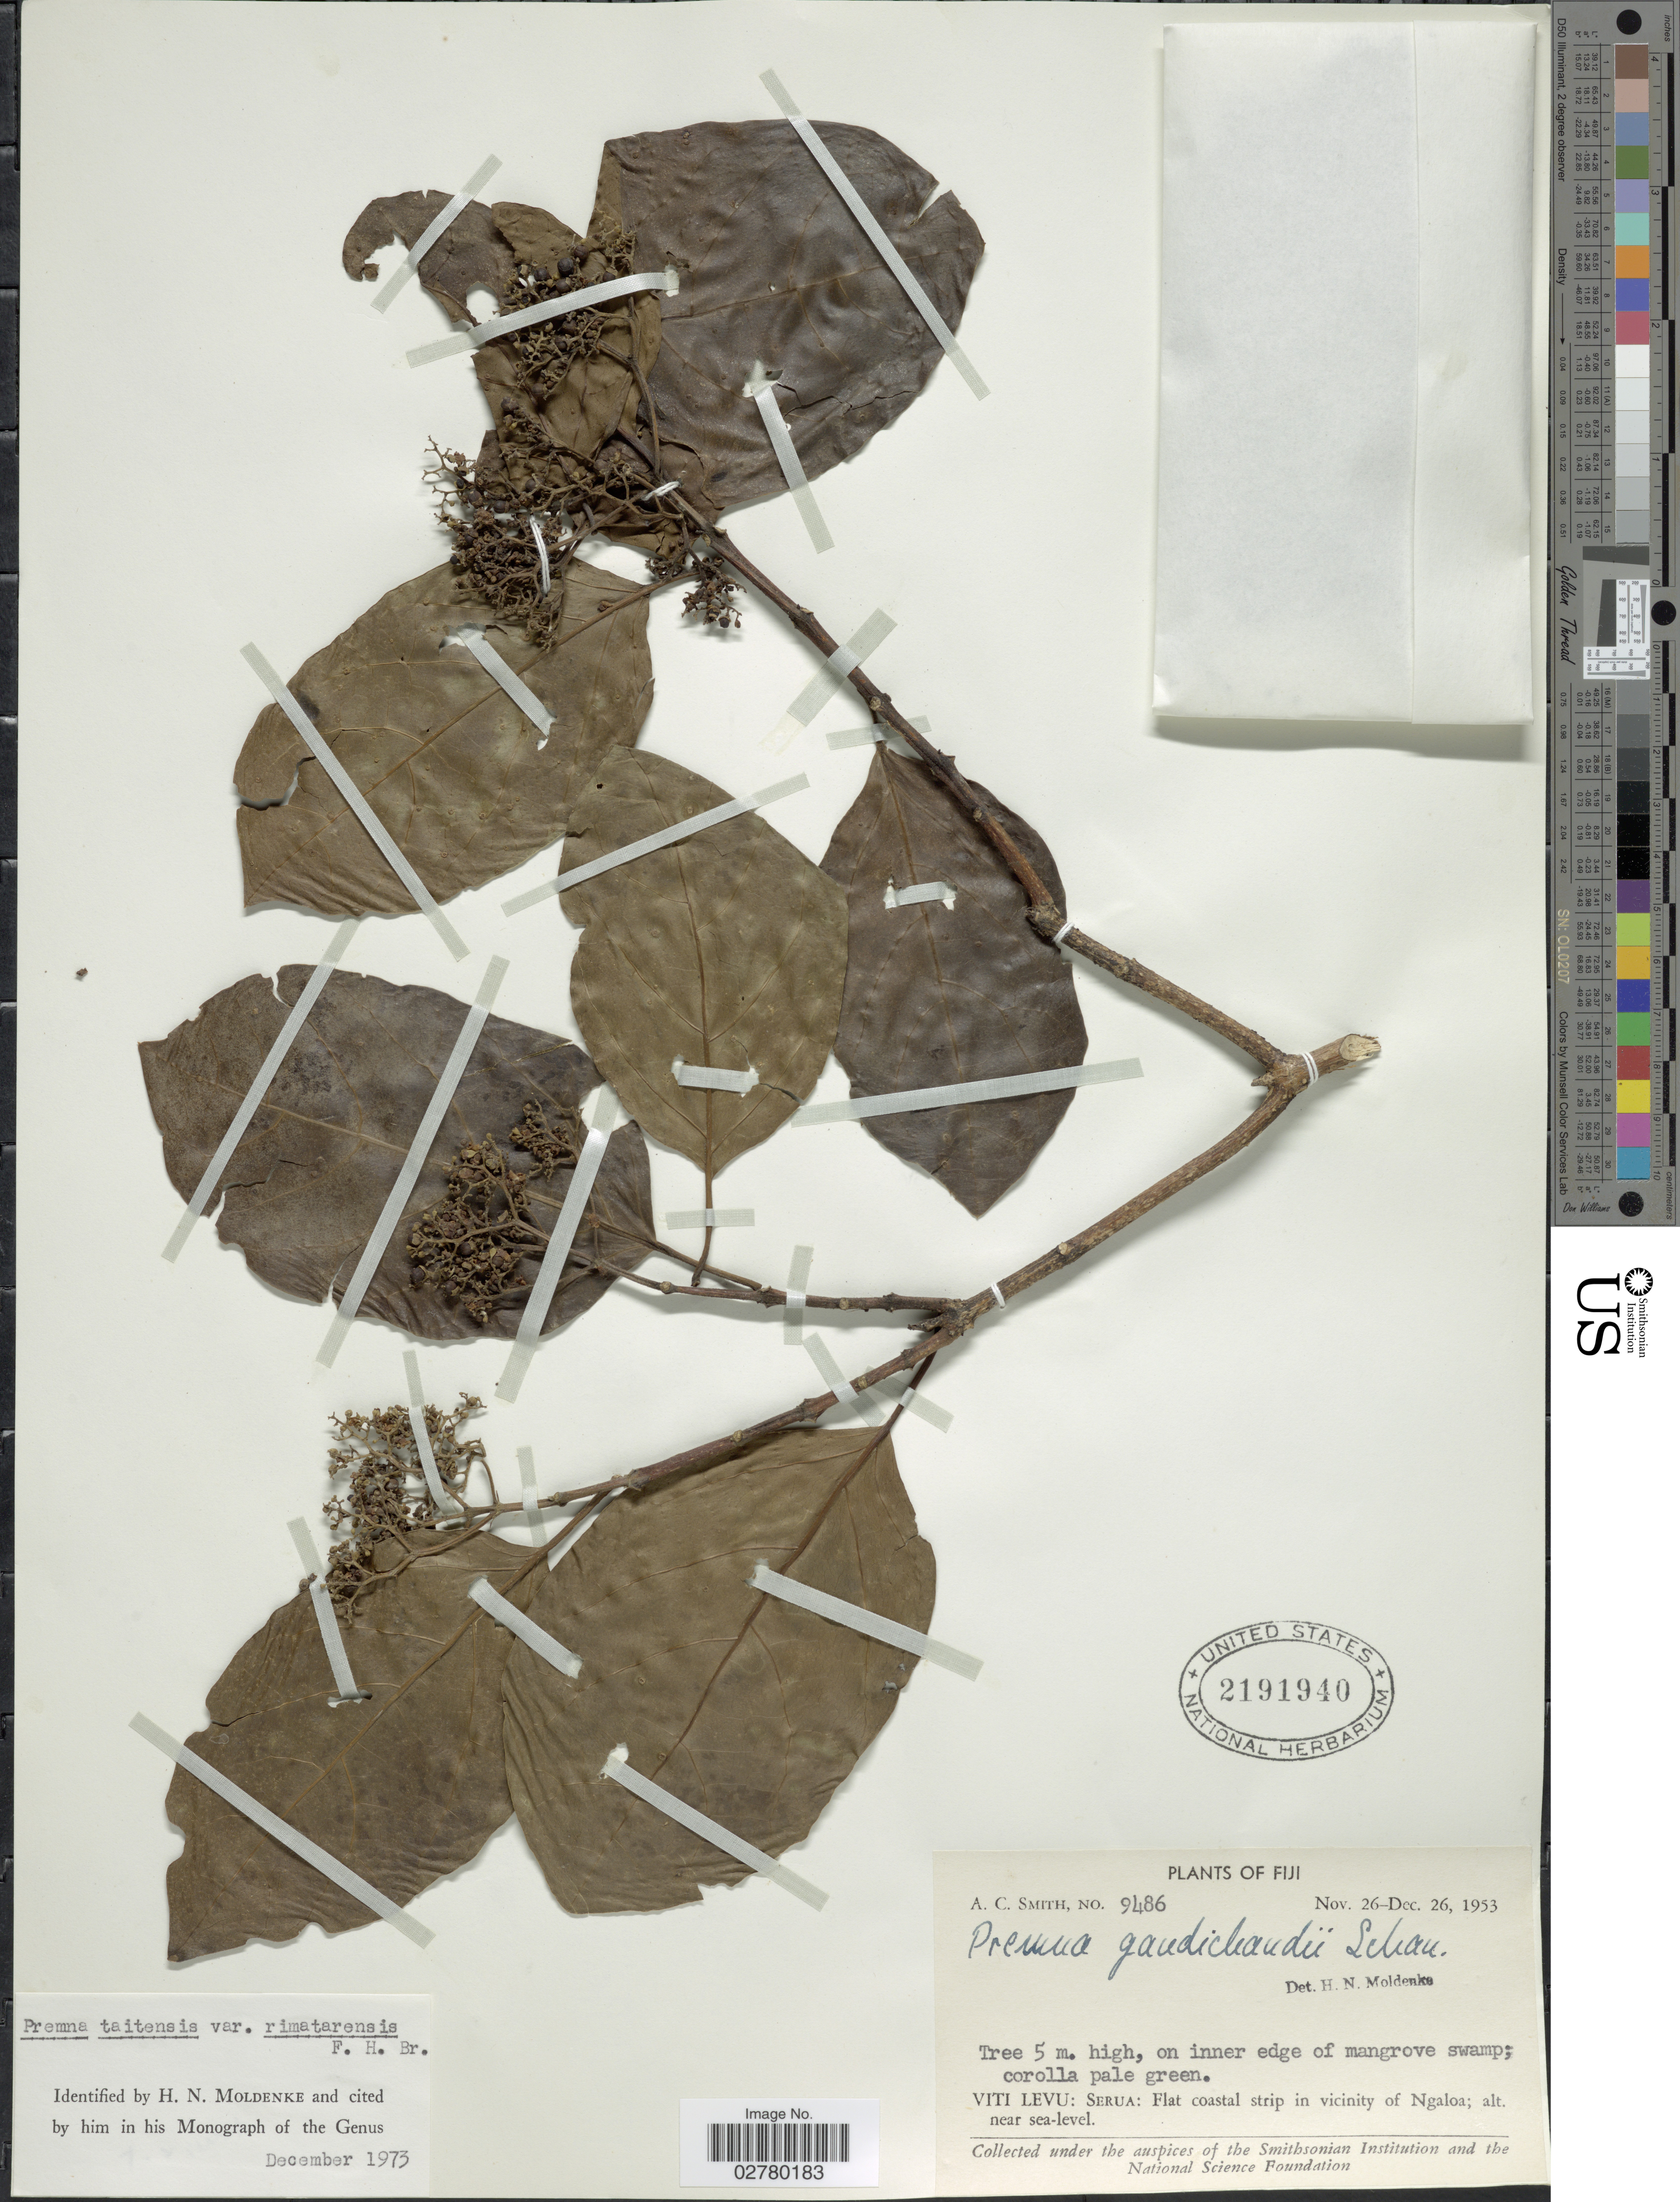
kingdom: Plantae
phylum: Tracheophyta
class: Magnoliopsida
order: Lamiales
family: Lamiaceae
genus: Premna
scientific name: Premna taitensis var. rimatarensis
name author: F. Br.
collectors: A. C. Smith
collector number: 9486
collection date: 1953-11-26/1953-12-26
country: Fiji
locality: Viti Levu: Serua: Flat coastal strip in vicinity of Ngaloa.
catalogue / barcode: US 2191940